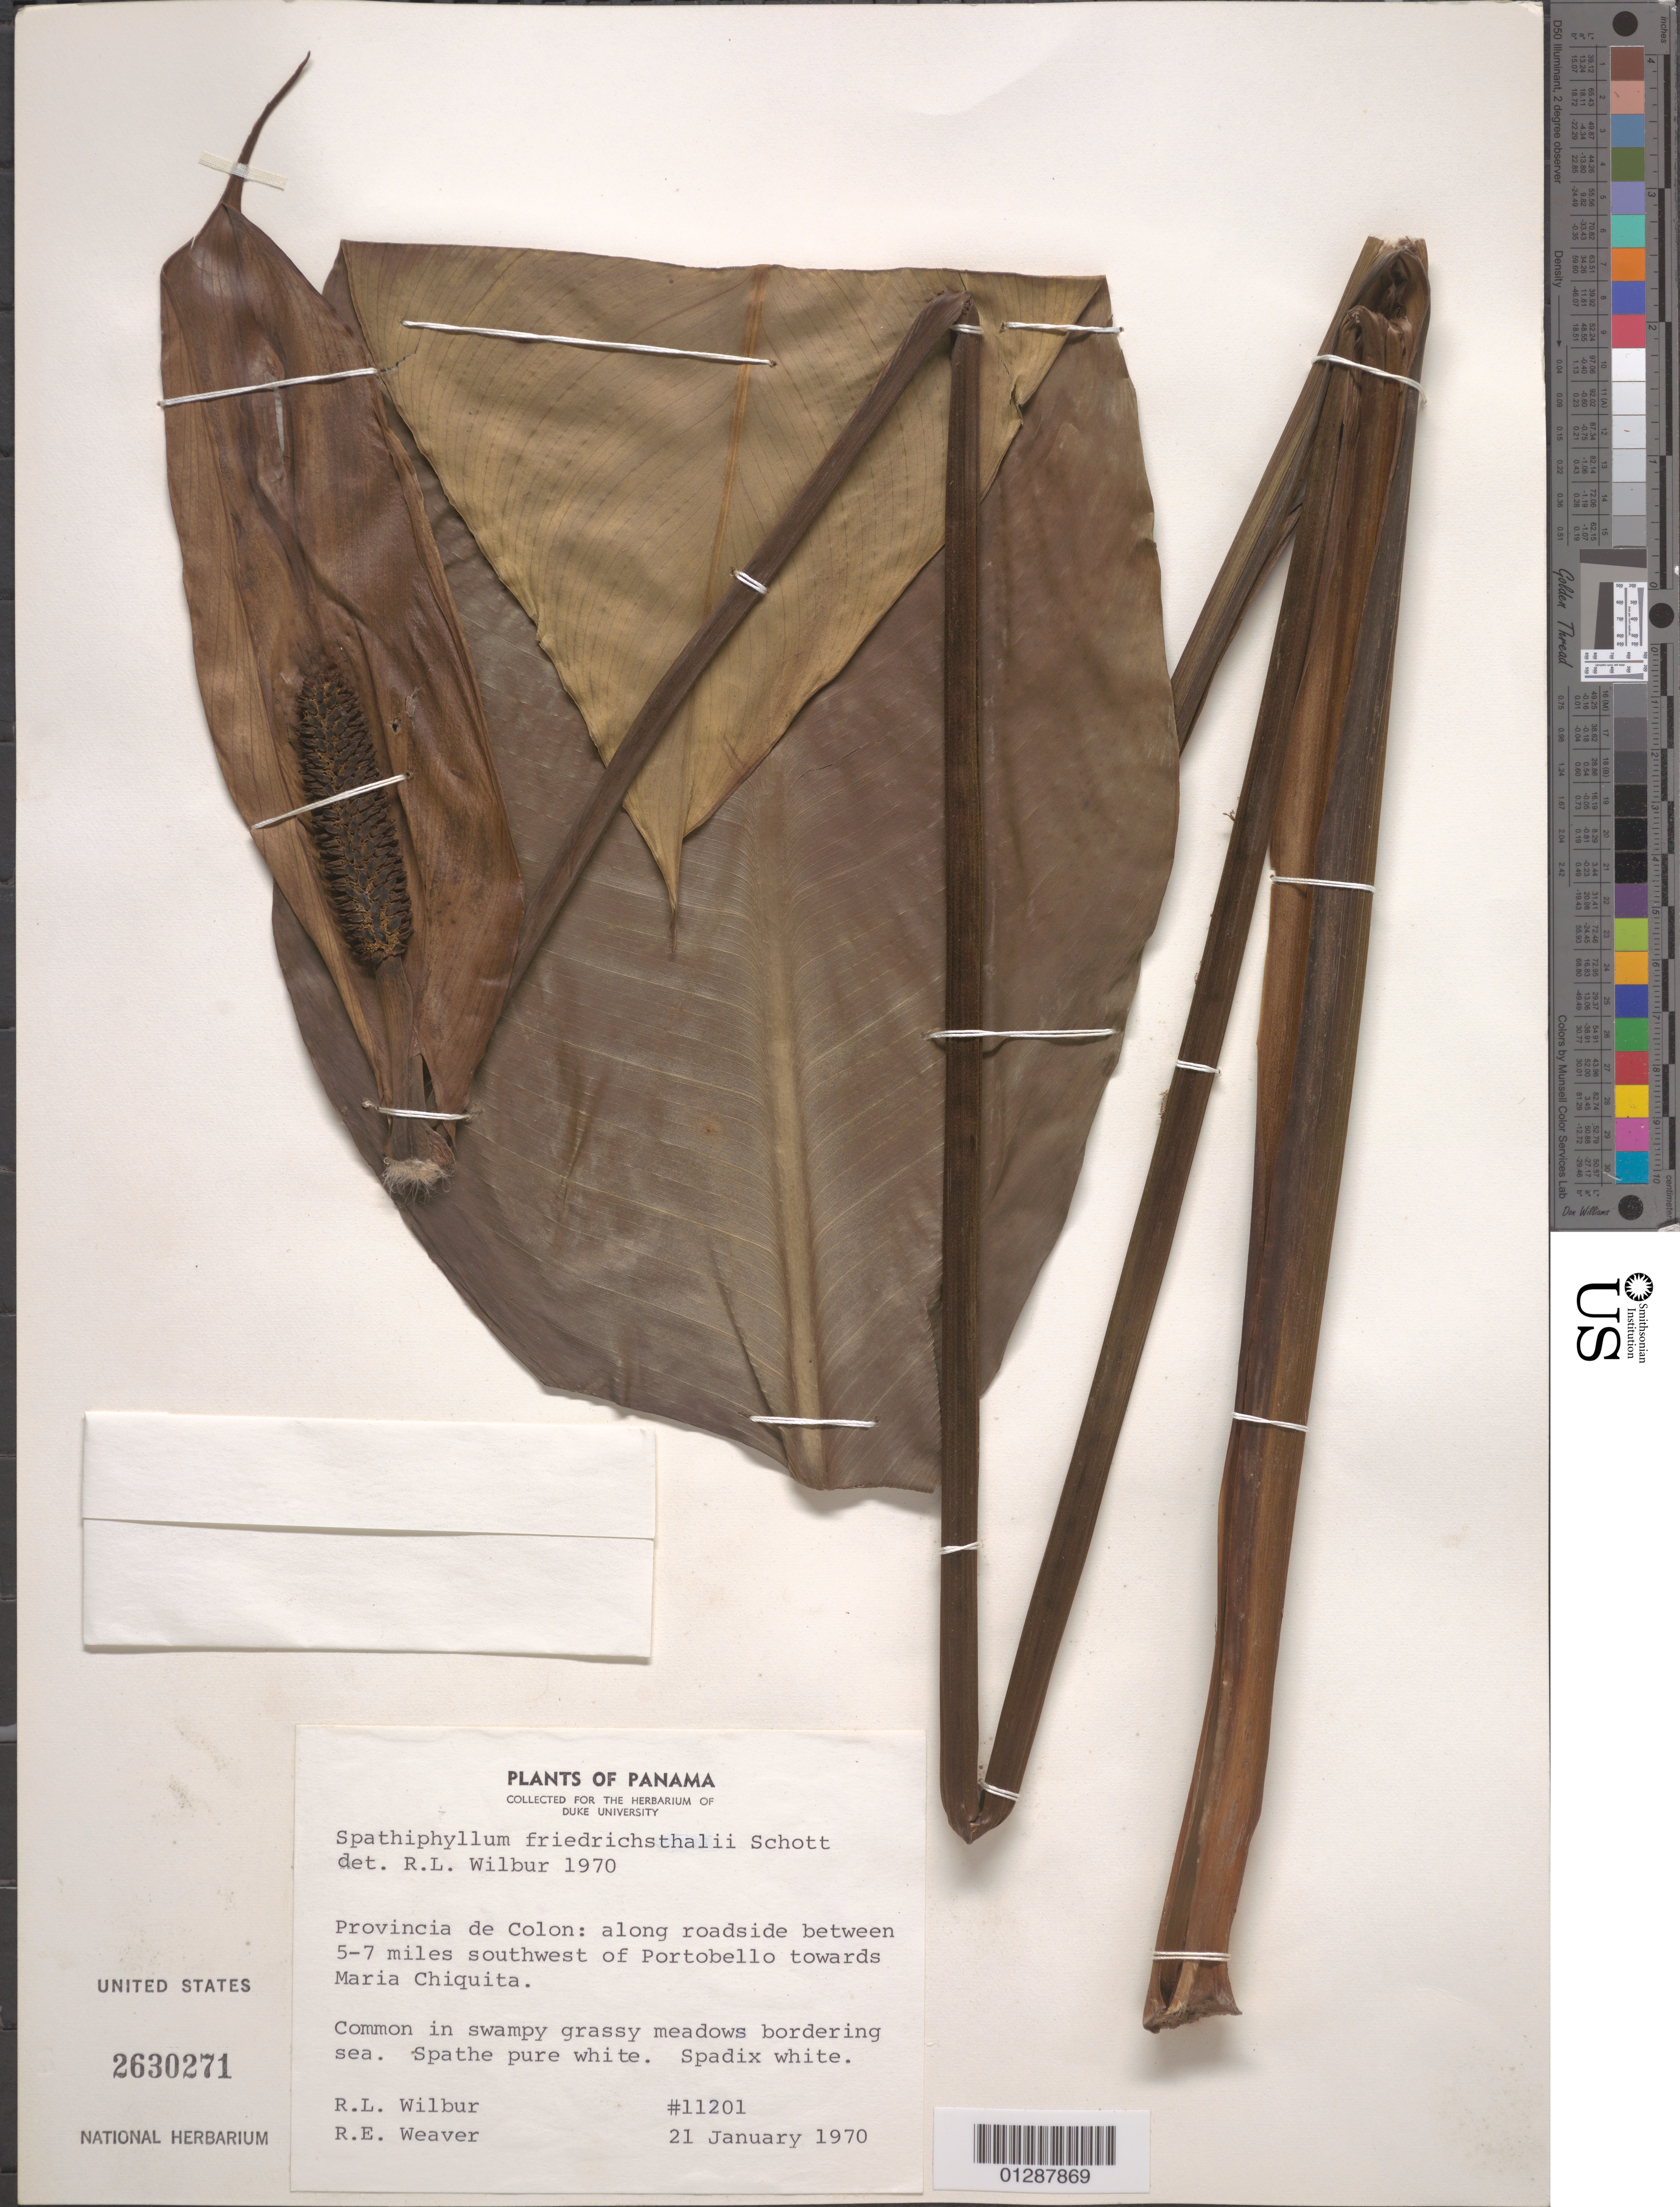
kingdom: Plantae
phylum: Tracheophyta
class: Liliopsida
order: Alismatales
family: Araceae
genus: Spathiphyllum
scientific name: Spathiphyllum friedrichsthalii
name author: Schott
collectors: R. L. Wilbur & R. E. Weaver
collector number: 11201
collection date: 1970-01-21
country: Panama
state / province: Colón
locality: Along roadside between 5-7 miles southwest of Portobello towards Maria Chiquita.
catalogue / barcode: US 2630271